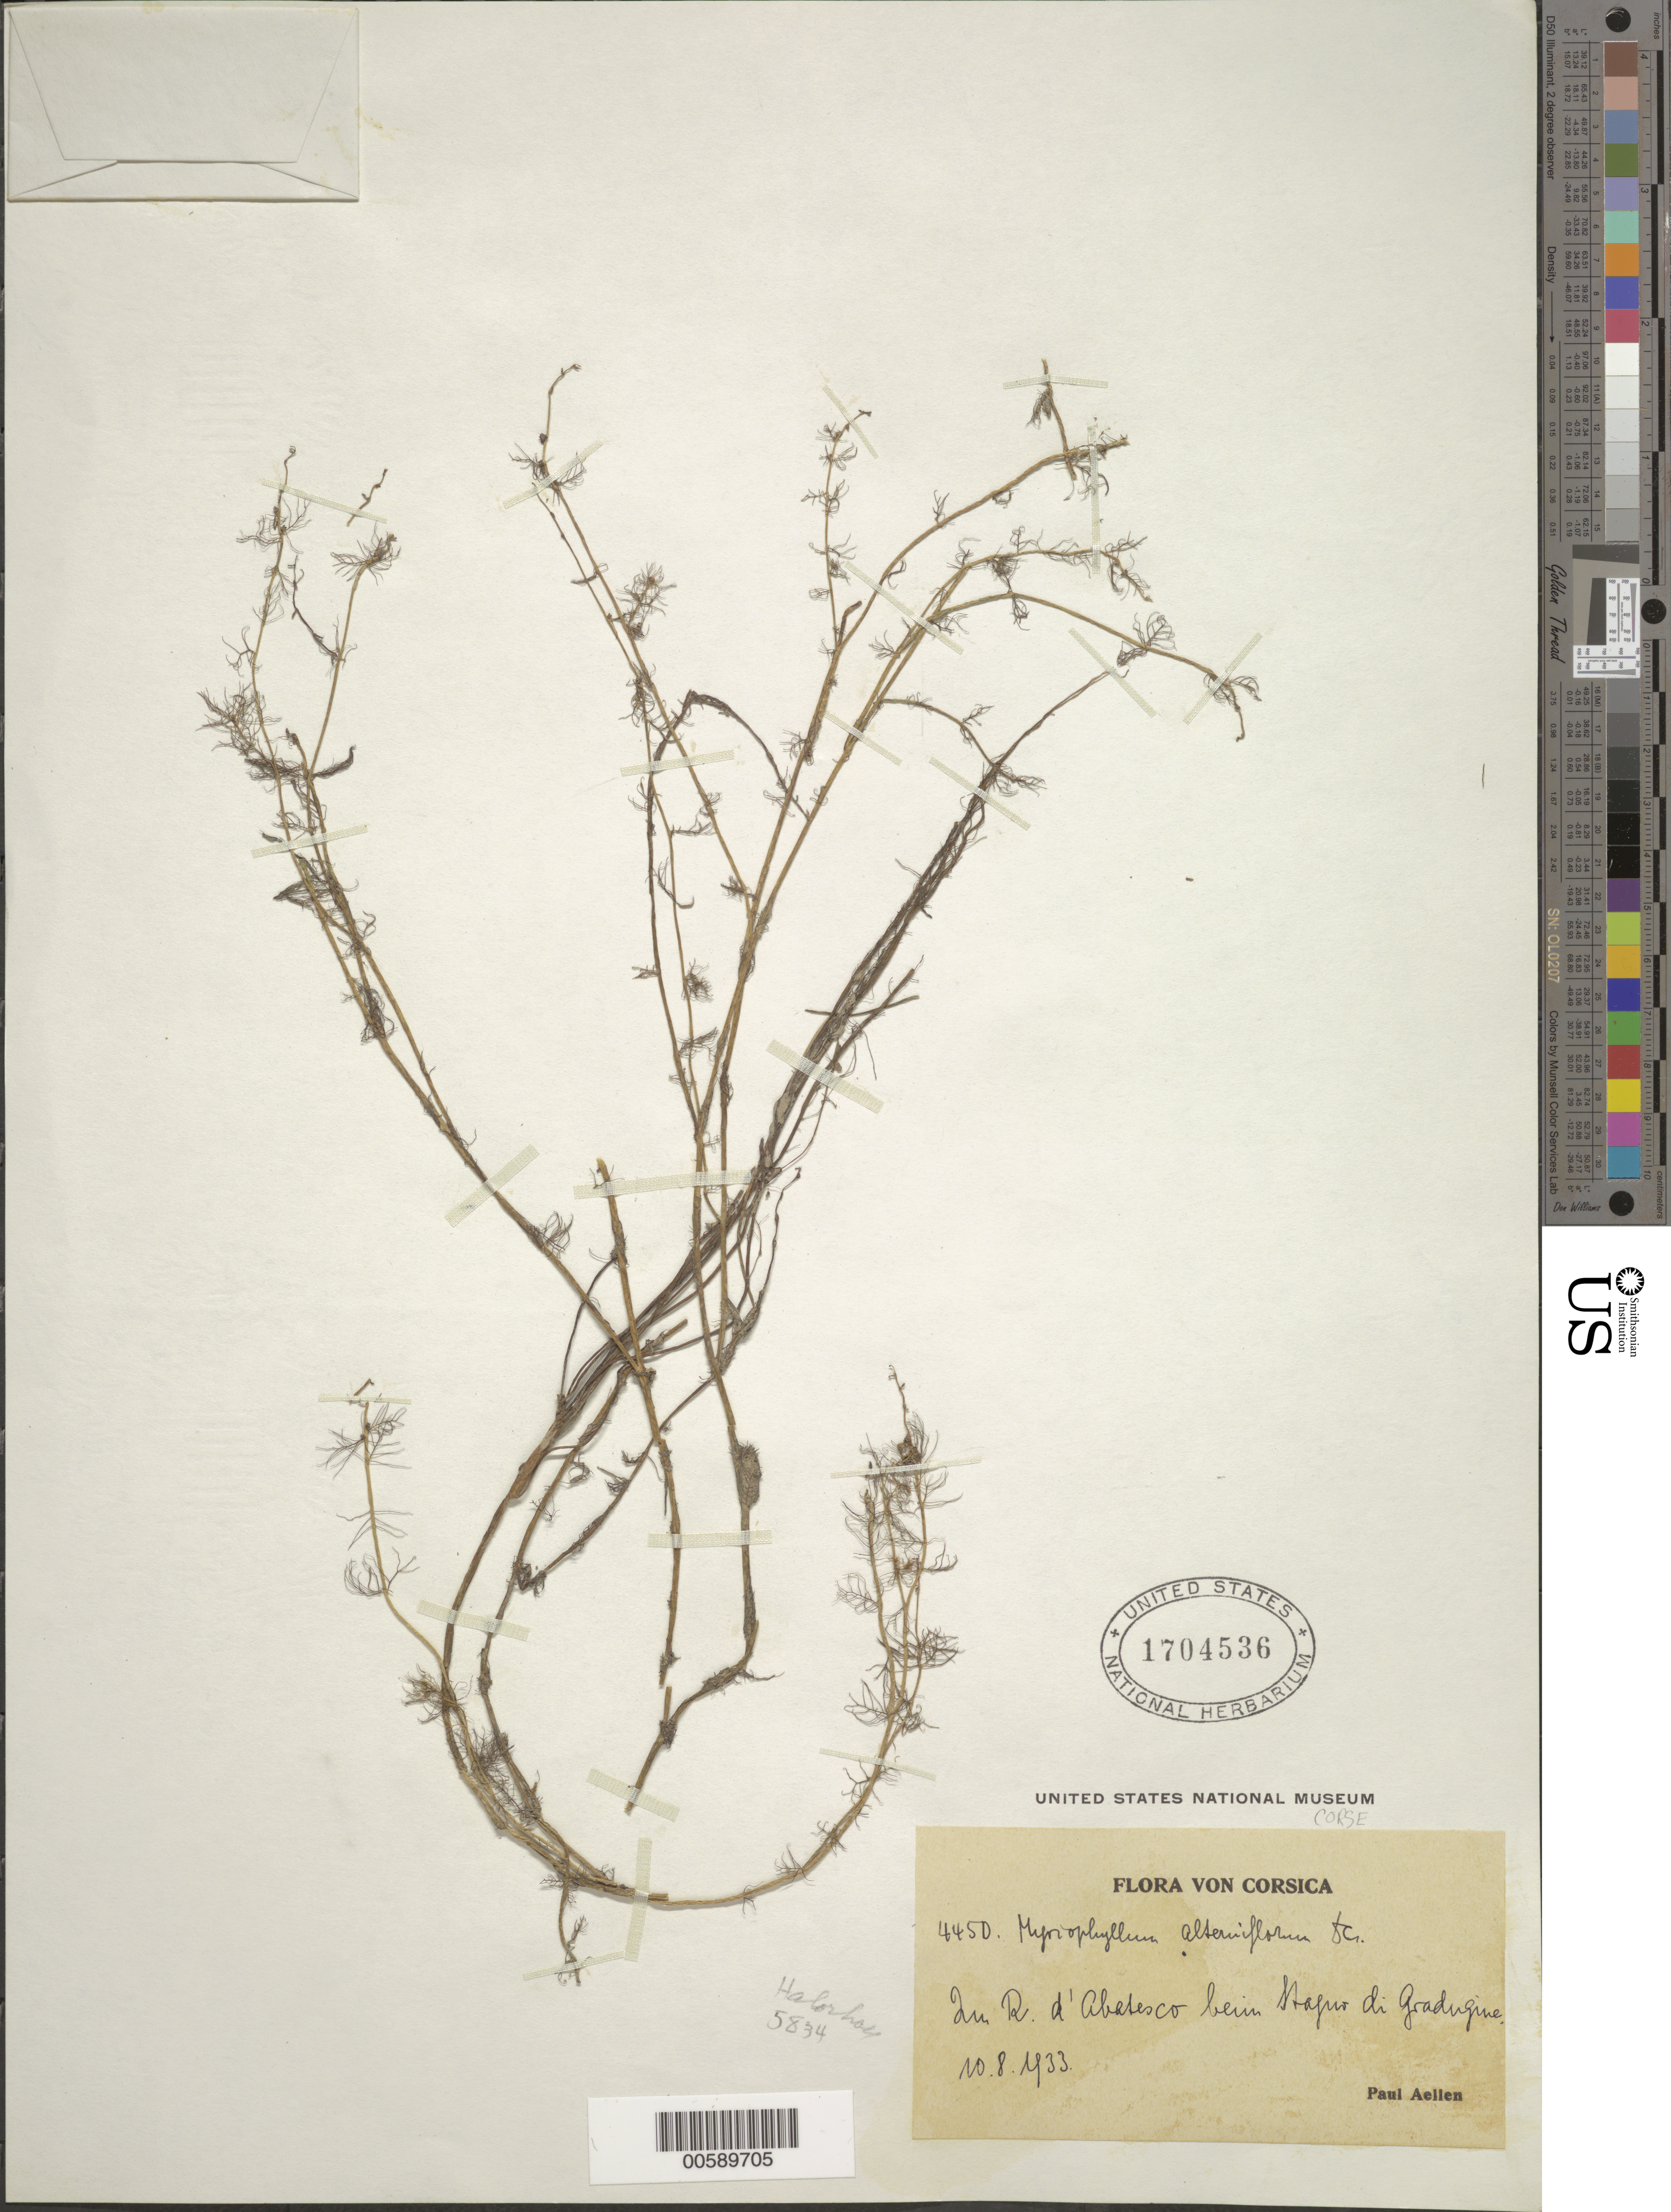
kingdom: Plantae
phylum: Tracheophyta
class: Magnoliopsida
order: Saxifragales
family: Haloragaceae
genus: Myriophyllum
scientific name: Myriophyllum alterniflorum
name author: DC.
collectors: P. Aellen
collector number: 4450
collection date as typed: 08 Nov 1933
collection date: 1933-11-08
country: France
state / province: Corsica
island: Corse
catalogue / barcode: US 1704536